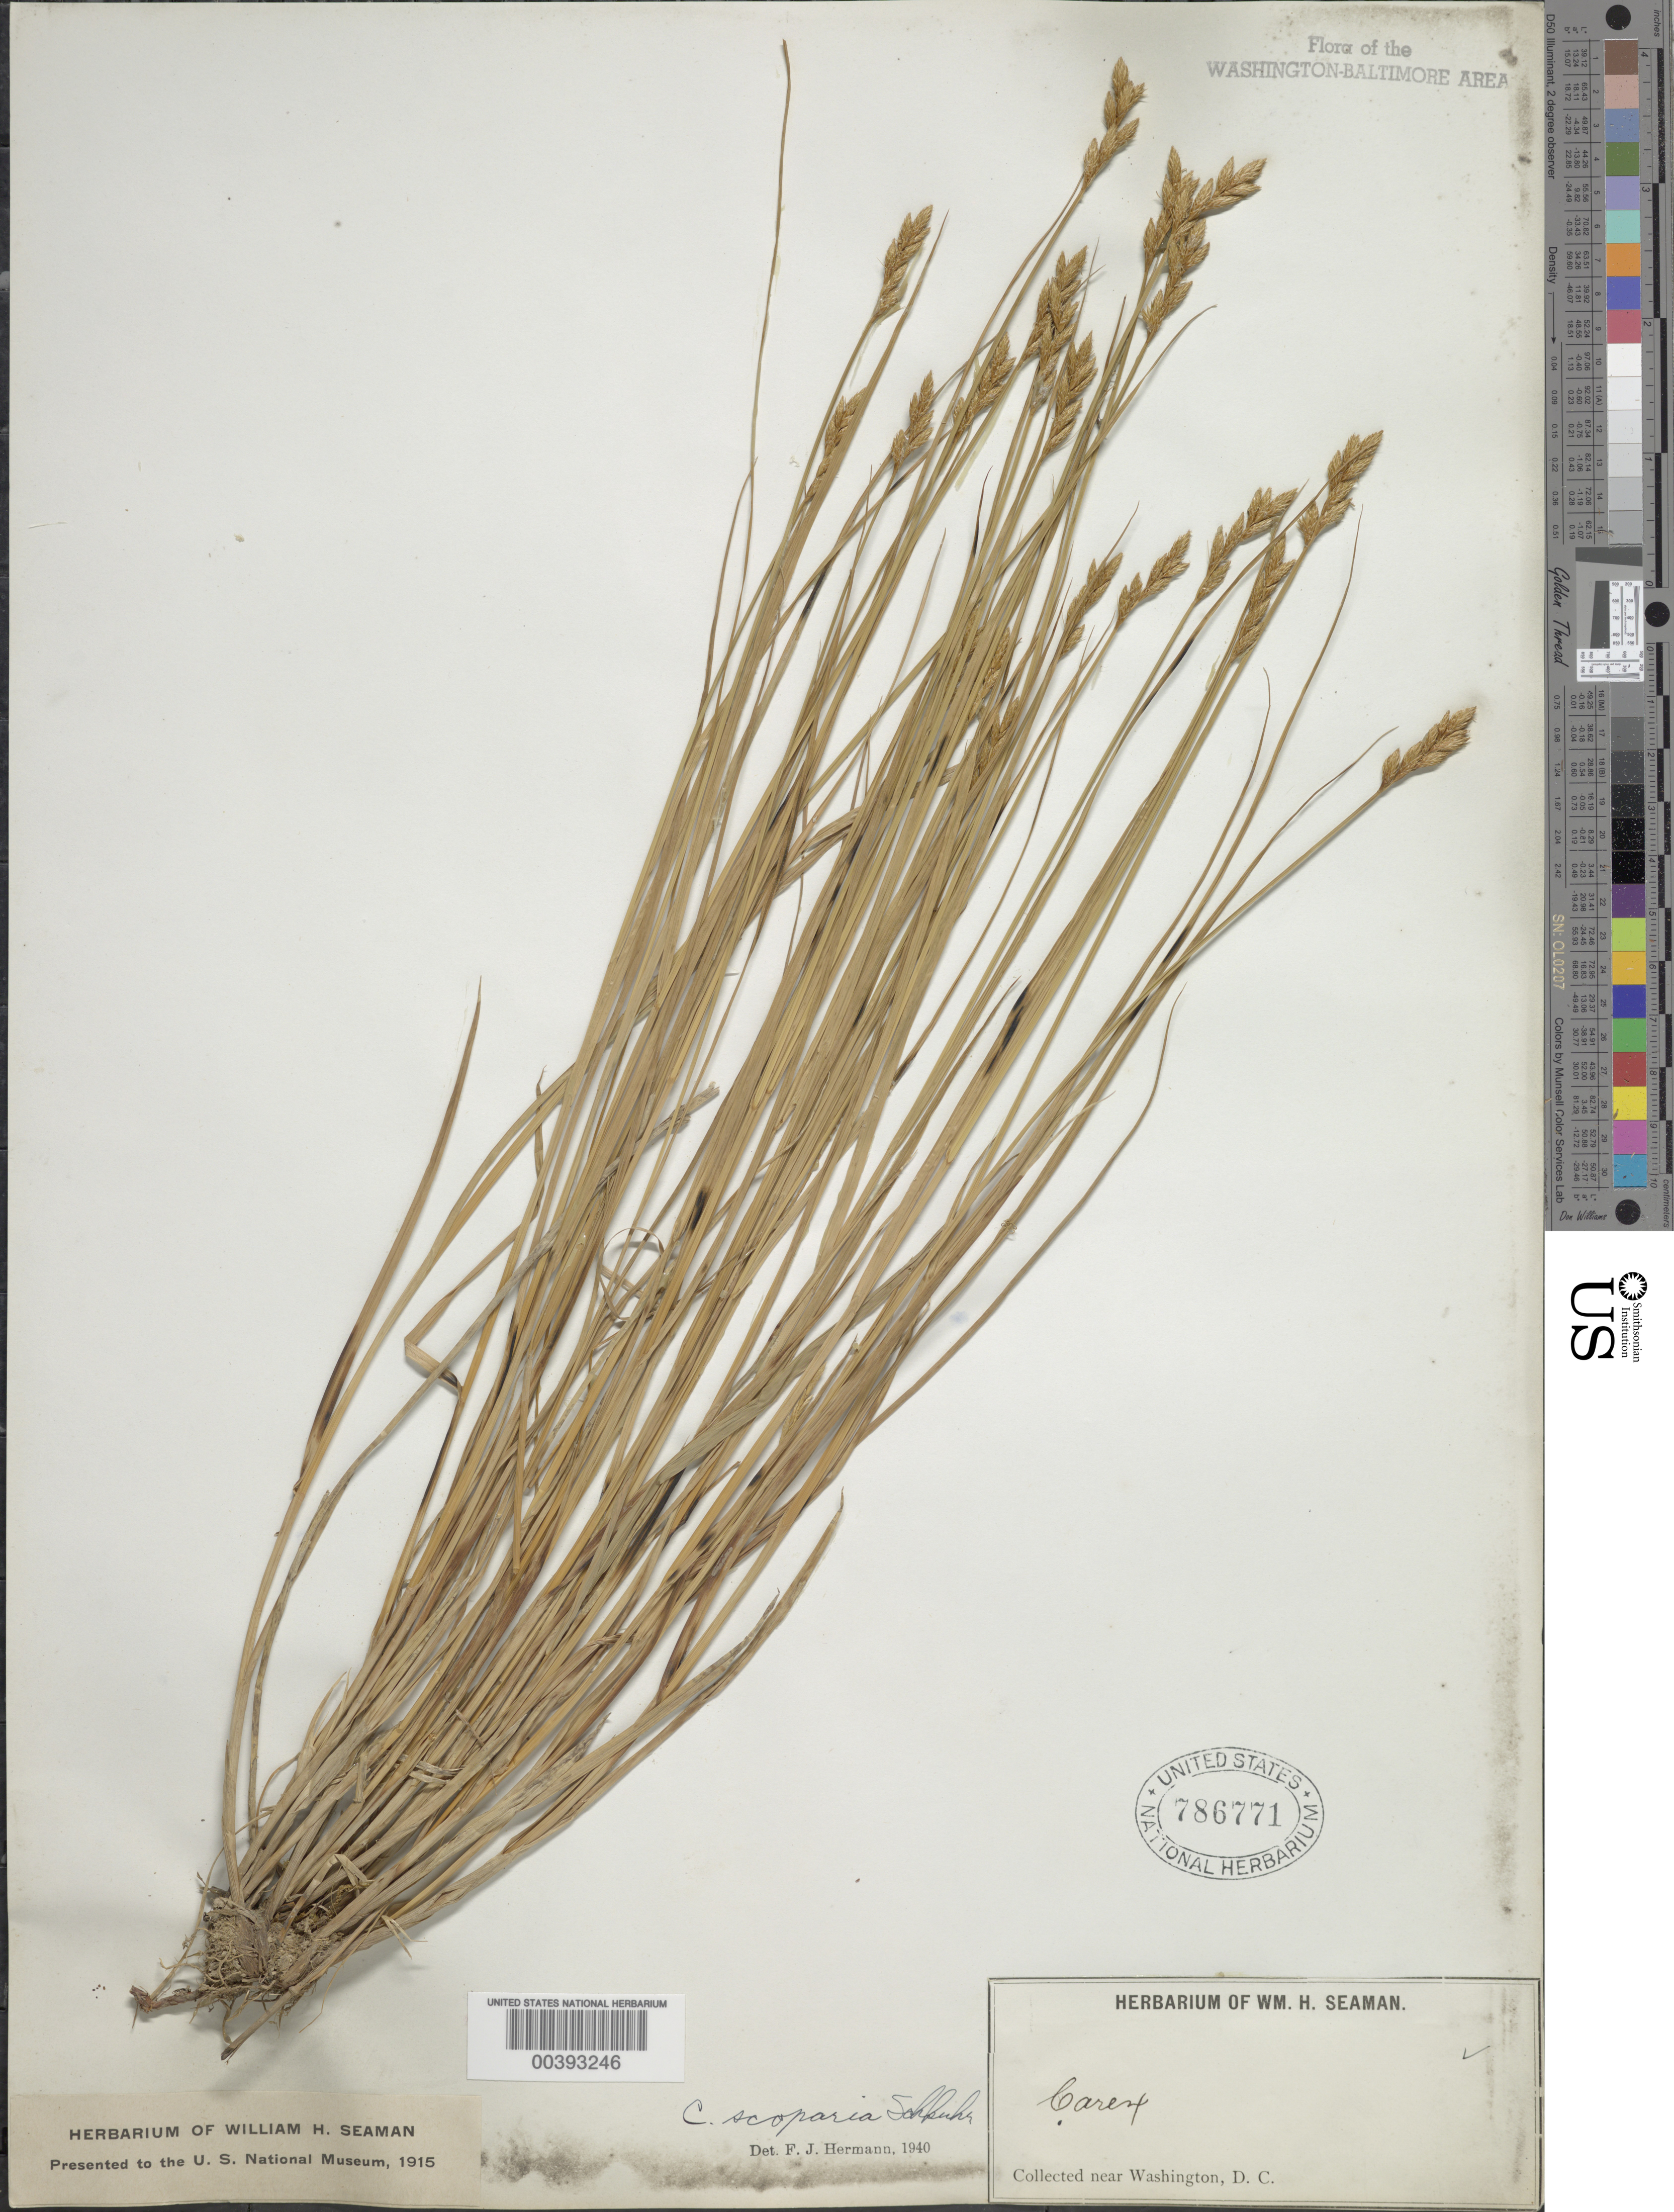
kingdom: Plantae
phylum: Tracheophyta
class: Liliopsida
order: Poales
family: Cyperaceae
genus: Carex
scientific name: Carex scoparia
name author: Schkuhr ex Willd.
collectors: W. Seaman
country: United States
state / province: District of Columbia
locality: Washington DC Area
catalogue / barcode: US 786771